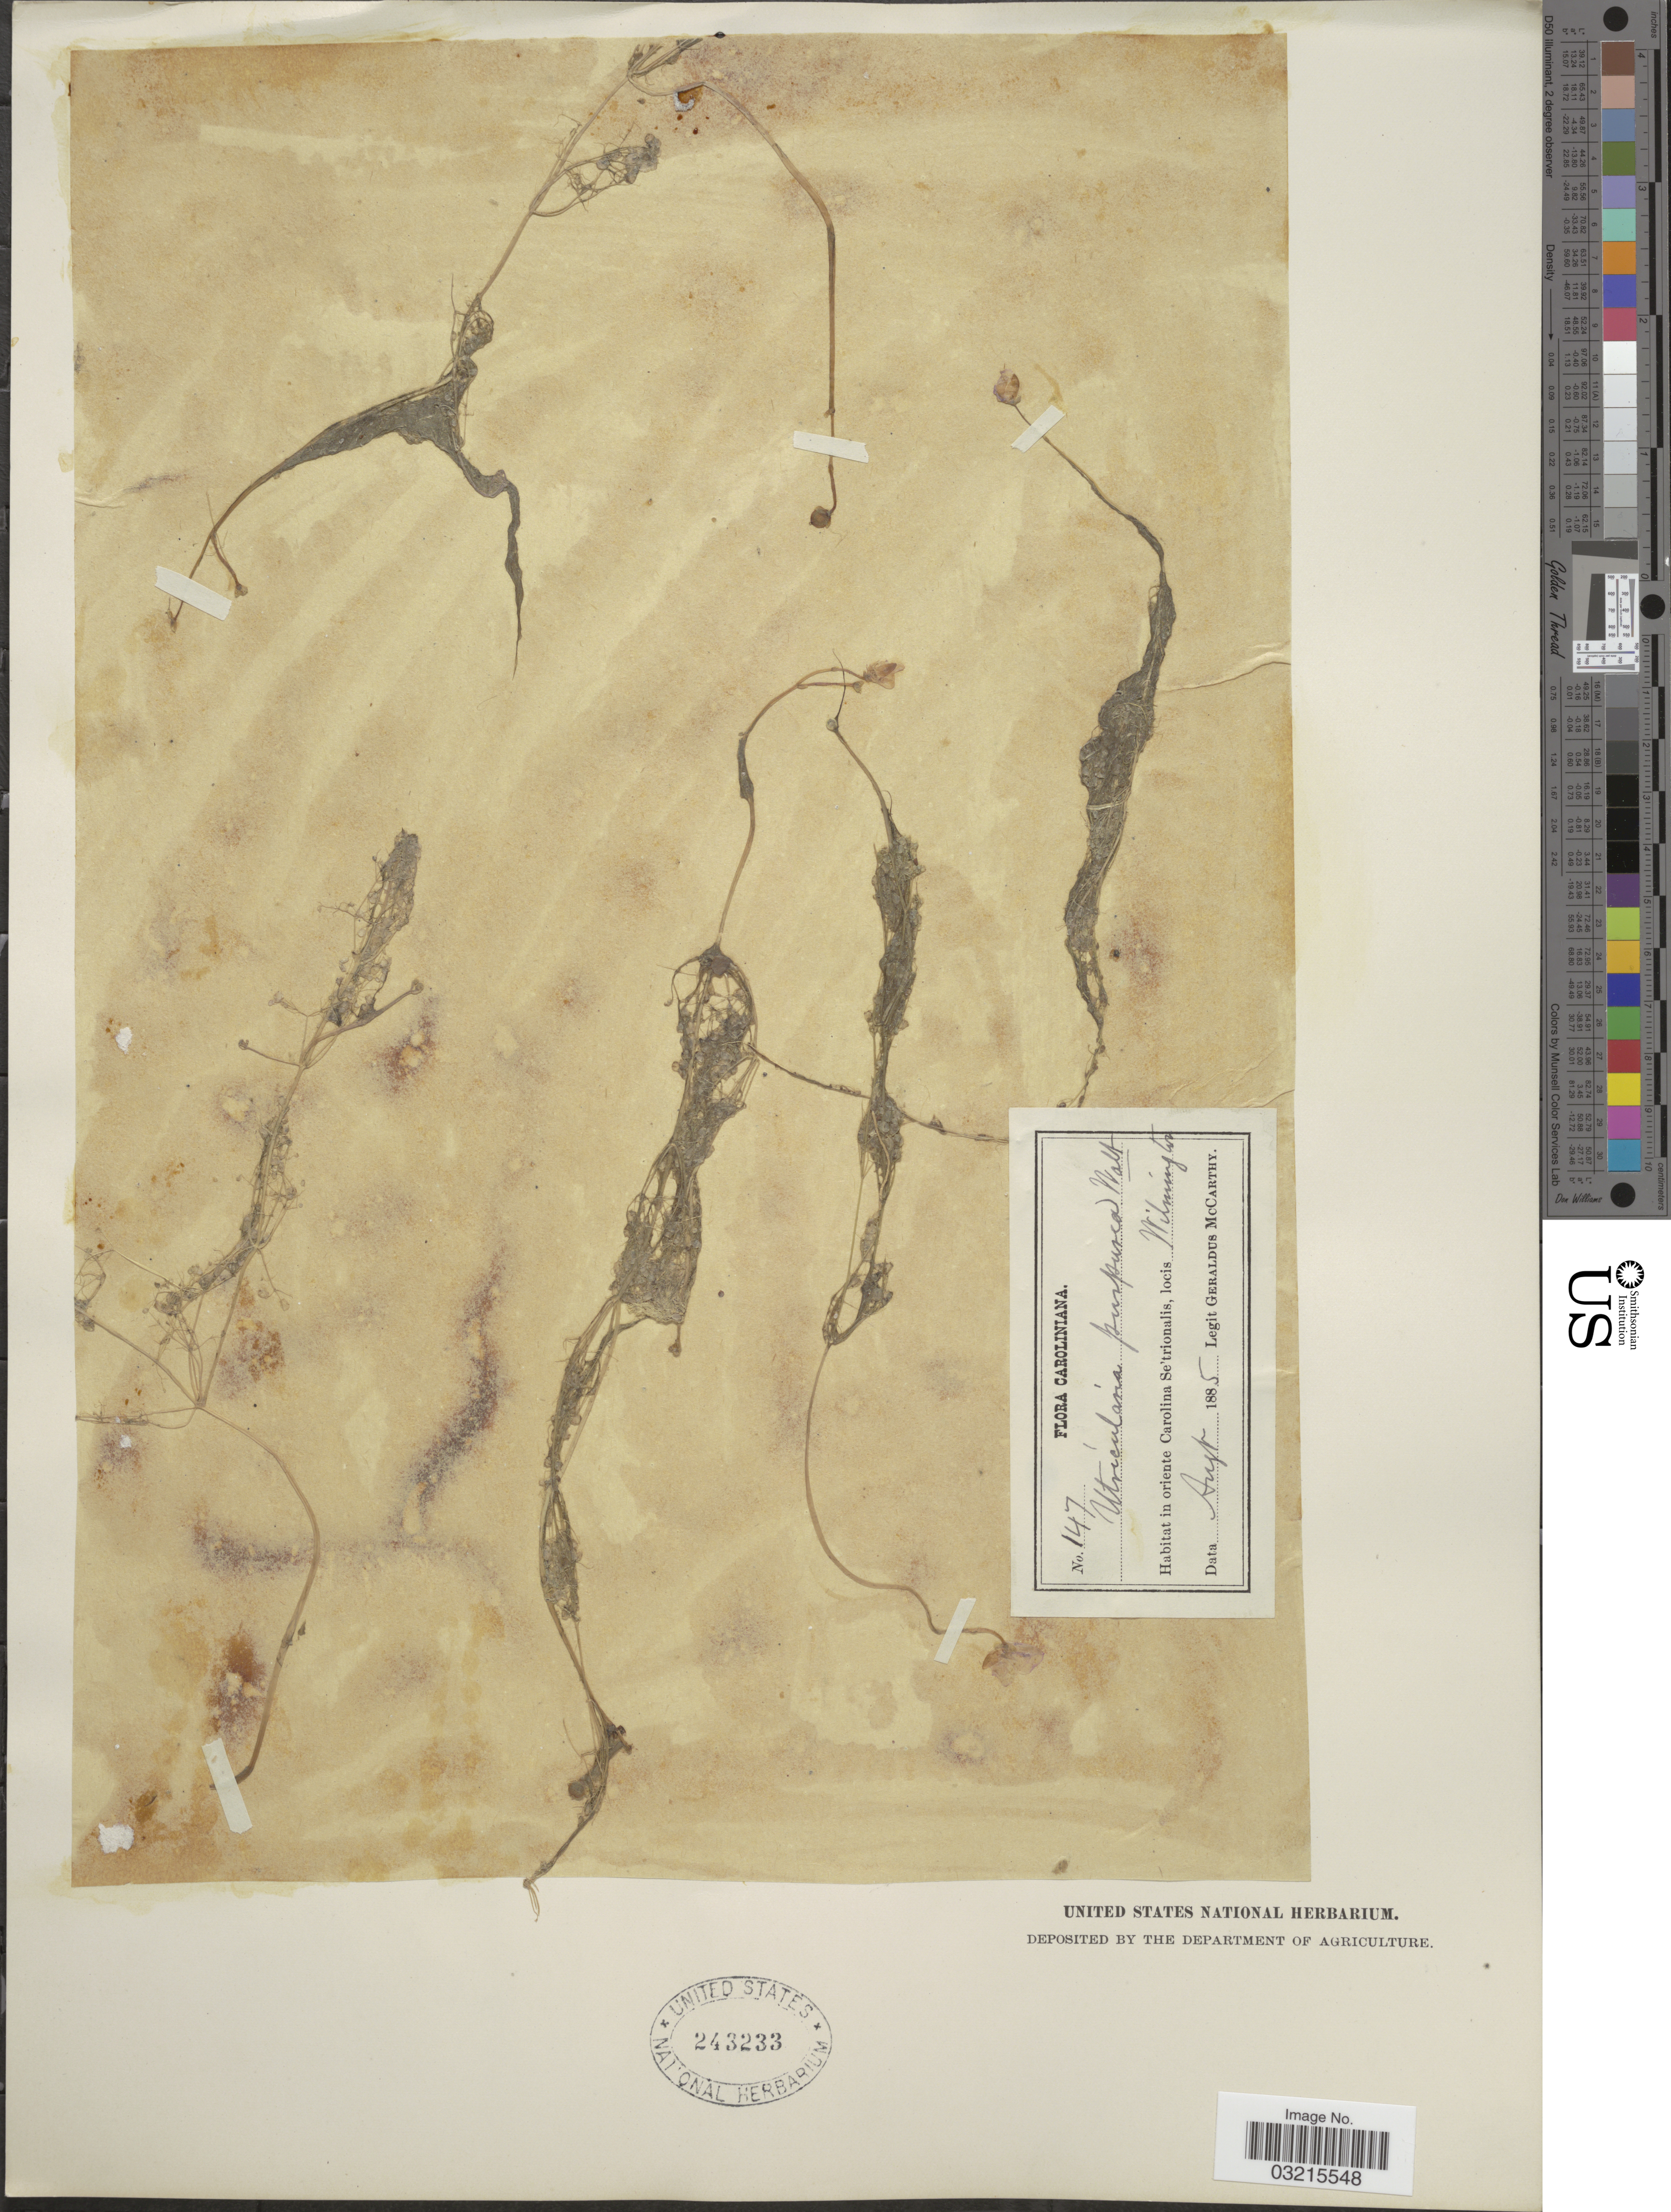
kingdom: Plantae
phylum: Tracheophyta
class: Magnoliopsida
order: Lamiales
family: Lentibulariaceae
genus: Utricularia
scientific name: Utricularia purpurea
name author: Walter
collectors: M. McCarthy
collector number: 147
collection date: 1885-08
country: United States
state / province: North Carolina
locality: Caroliniana, in oriente Carolina Se'trionalis, Wilmington.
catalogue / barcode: US 243233